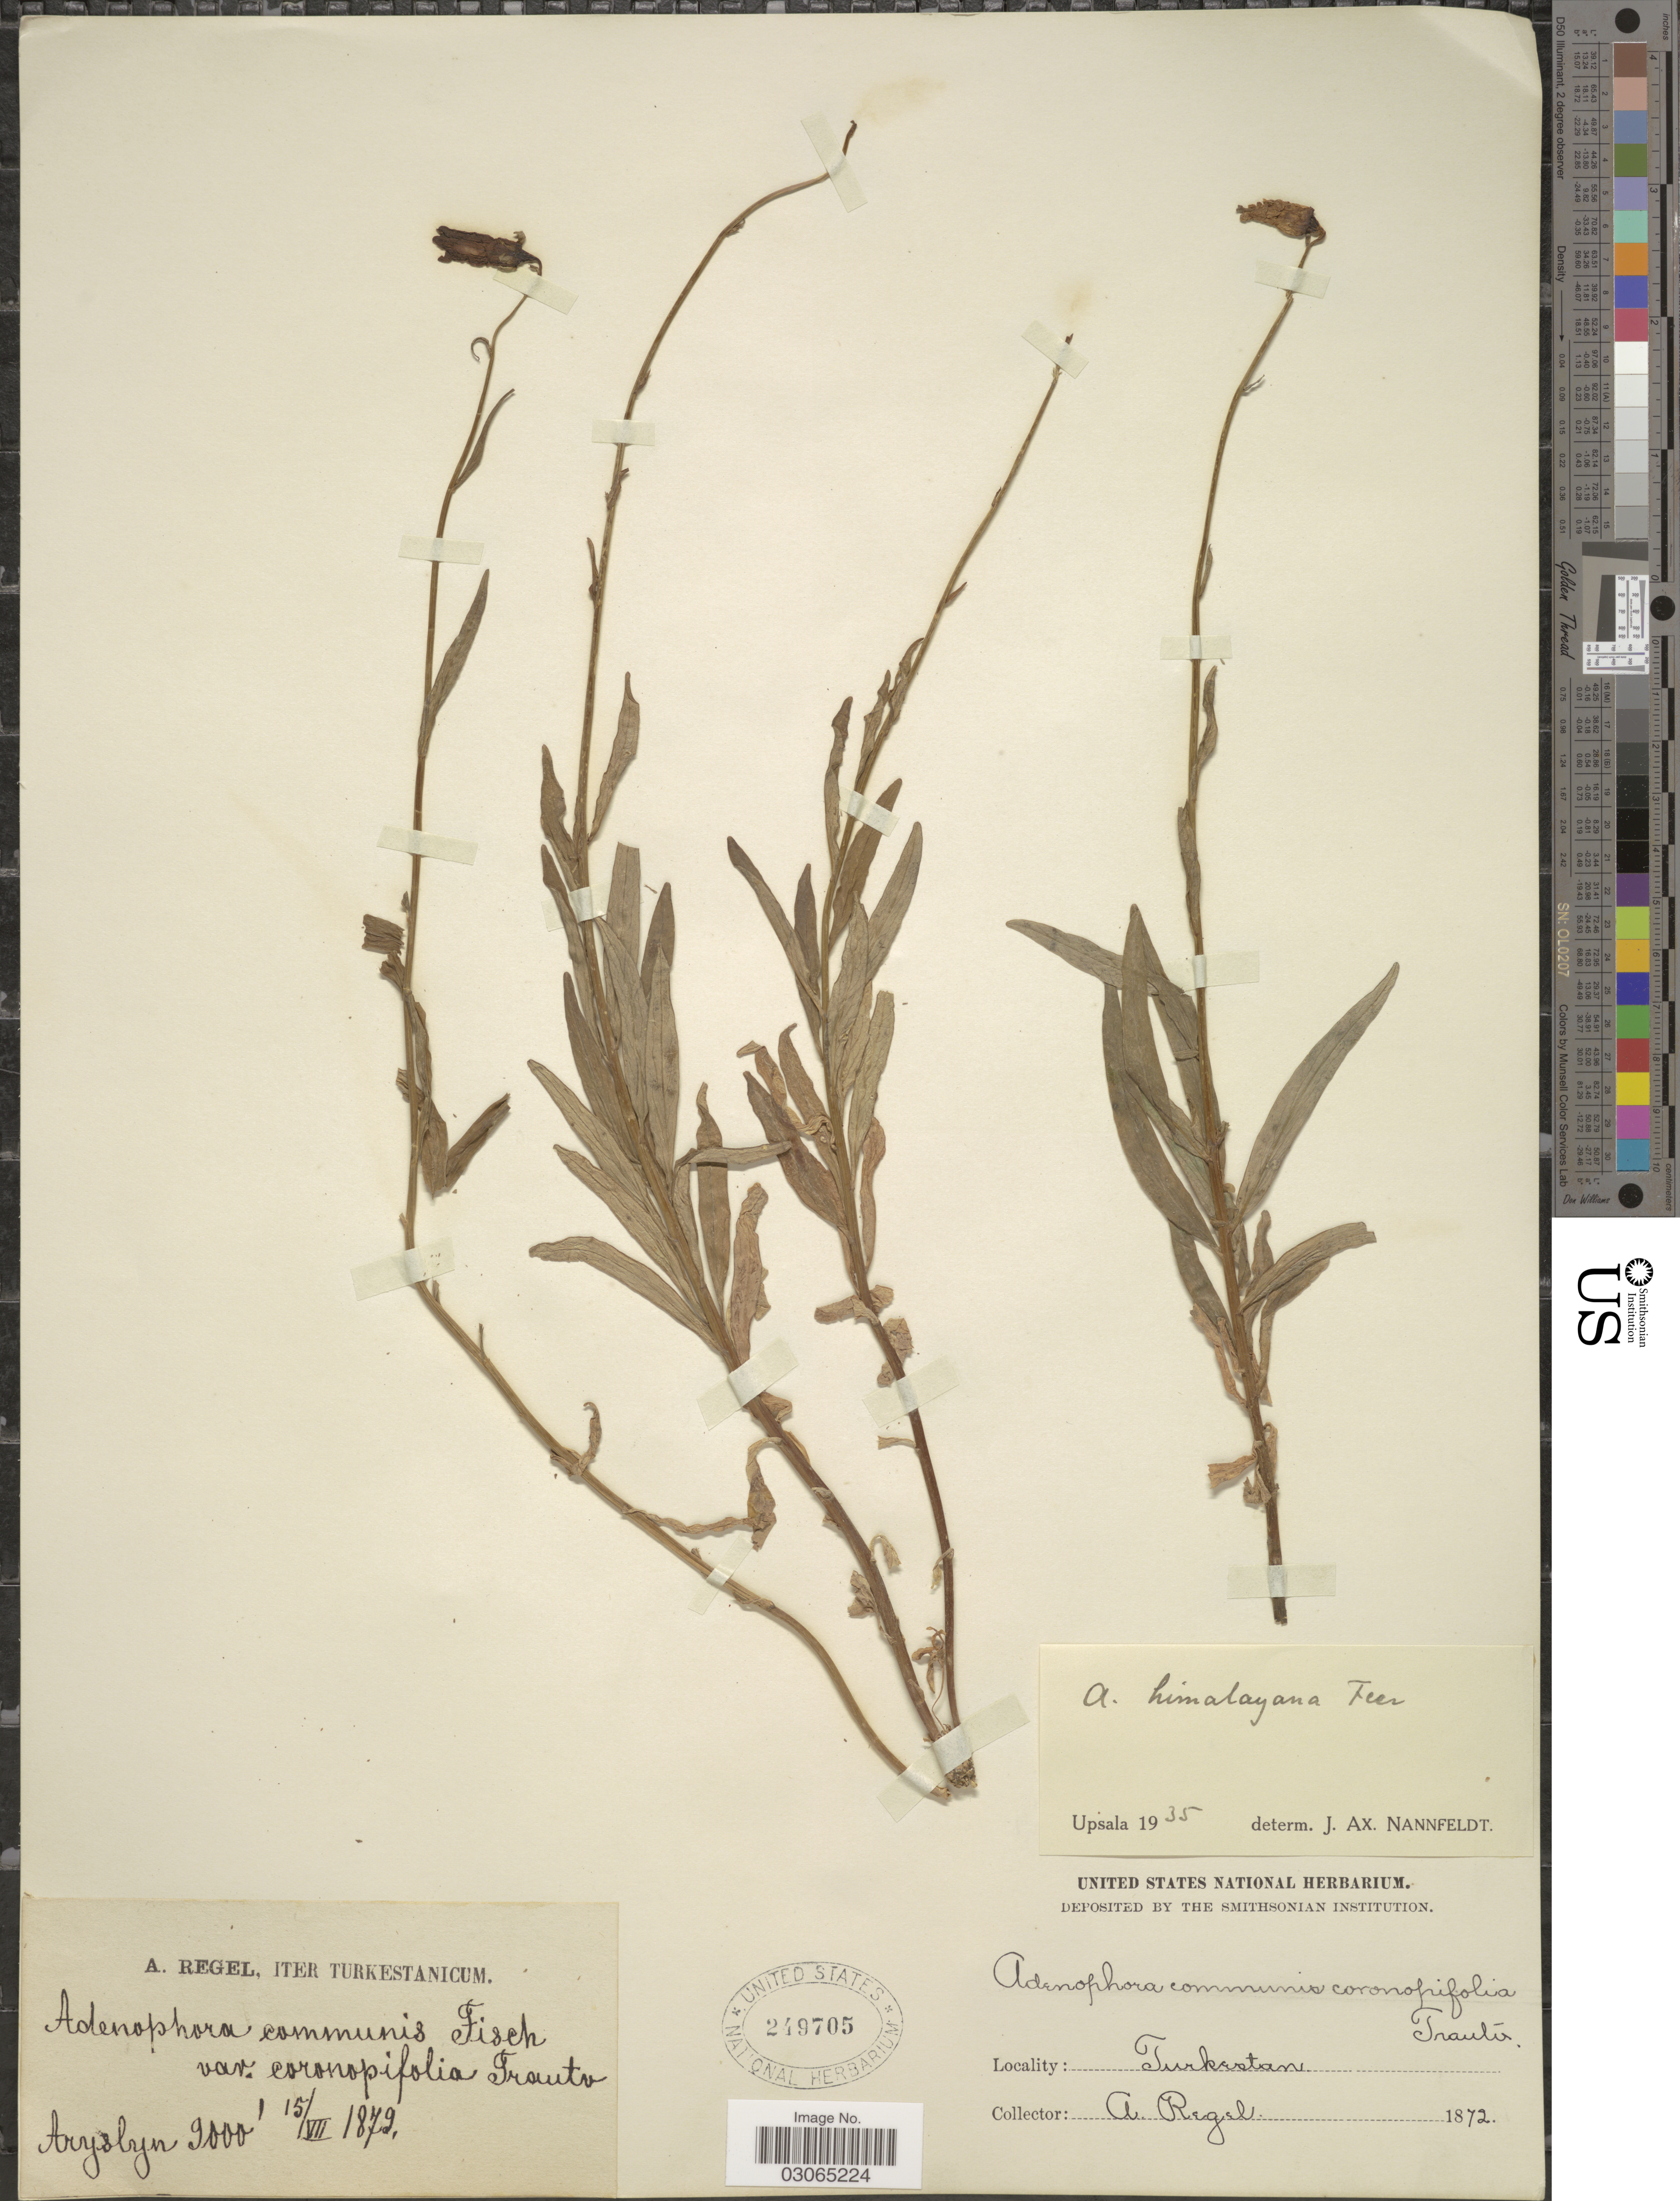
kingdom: Plantae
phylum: Tracheophyta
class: Magnoliopsida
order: Asterales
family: Campanulaceae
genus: Adenophora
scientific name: Adenophora himalayana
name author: Feer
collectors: A. Regel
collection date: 1872-07-15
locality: Arysbyn, Turkestan.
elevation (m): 610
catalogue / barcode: US 249705